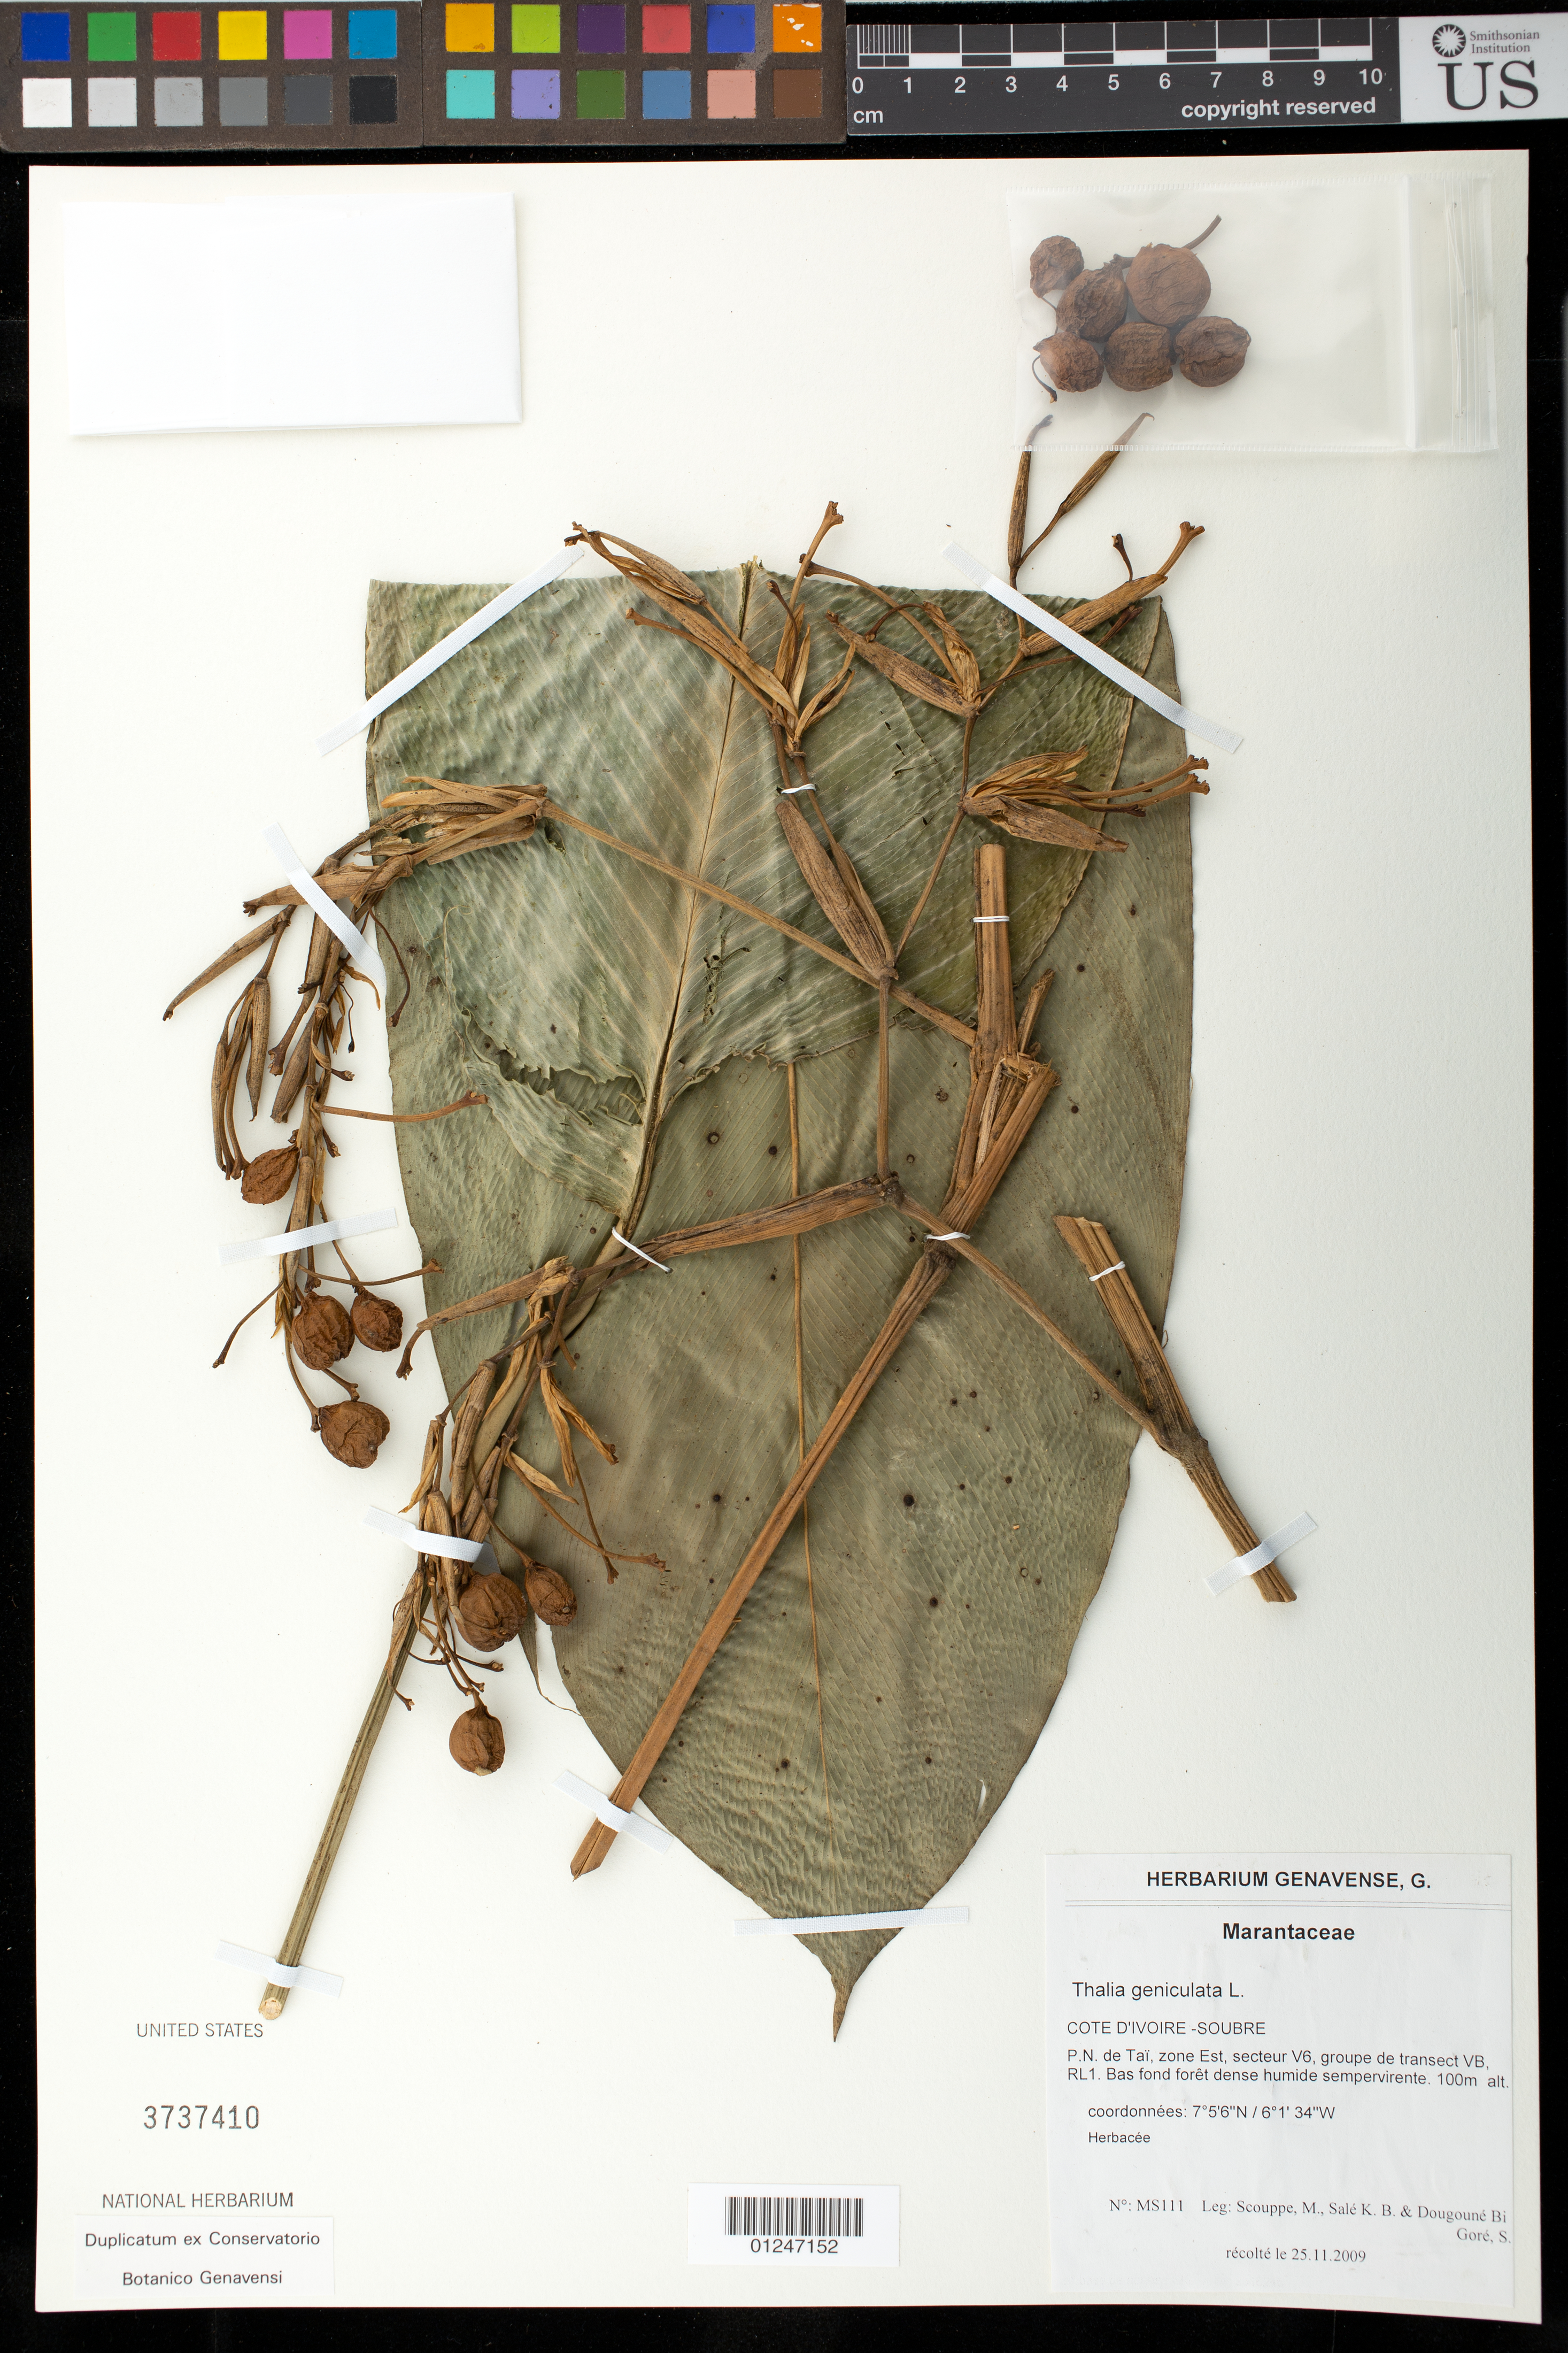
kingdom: Plantae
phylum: Tracheophyta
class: Liliopsida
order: Zingiberales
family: Marantaceae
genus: Thalia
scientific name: Thalia geniculata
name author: L.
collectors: M. Scouppe, K. Sale & S. Dougoune Bi Gore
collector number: MS111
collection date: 2009-11-25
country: Ivory Coast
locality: Côte d'Ivoire- Soubre. P.N. de Tai, Zone Est, secteur V6, groupe de transect VB, RL1.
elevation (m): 100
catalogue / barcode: US 3737410